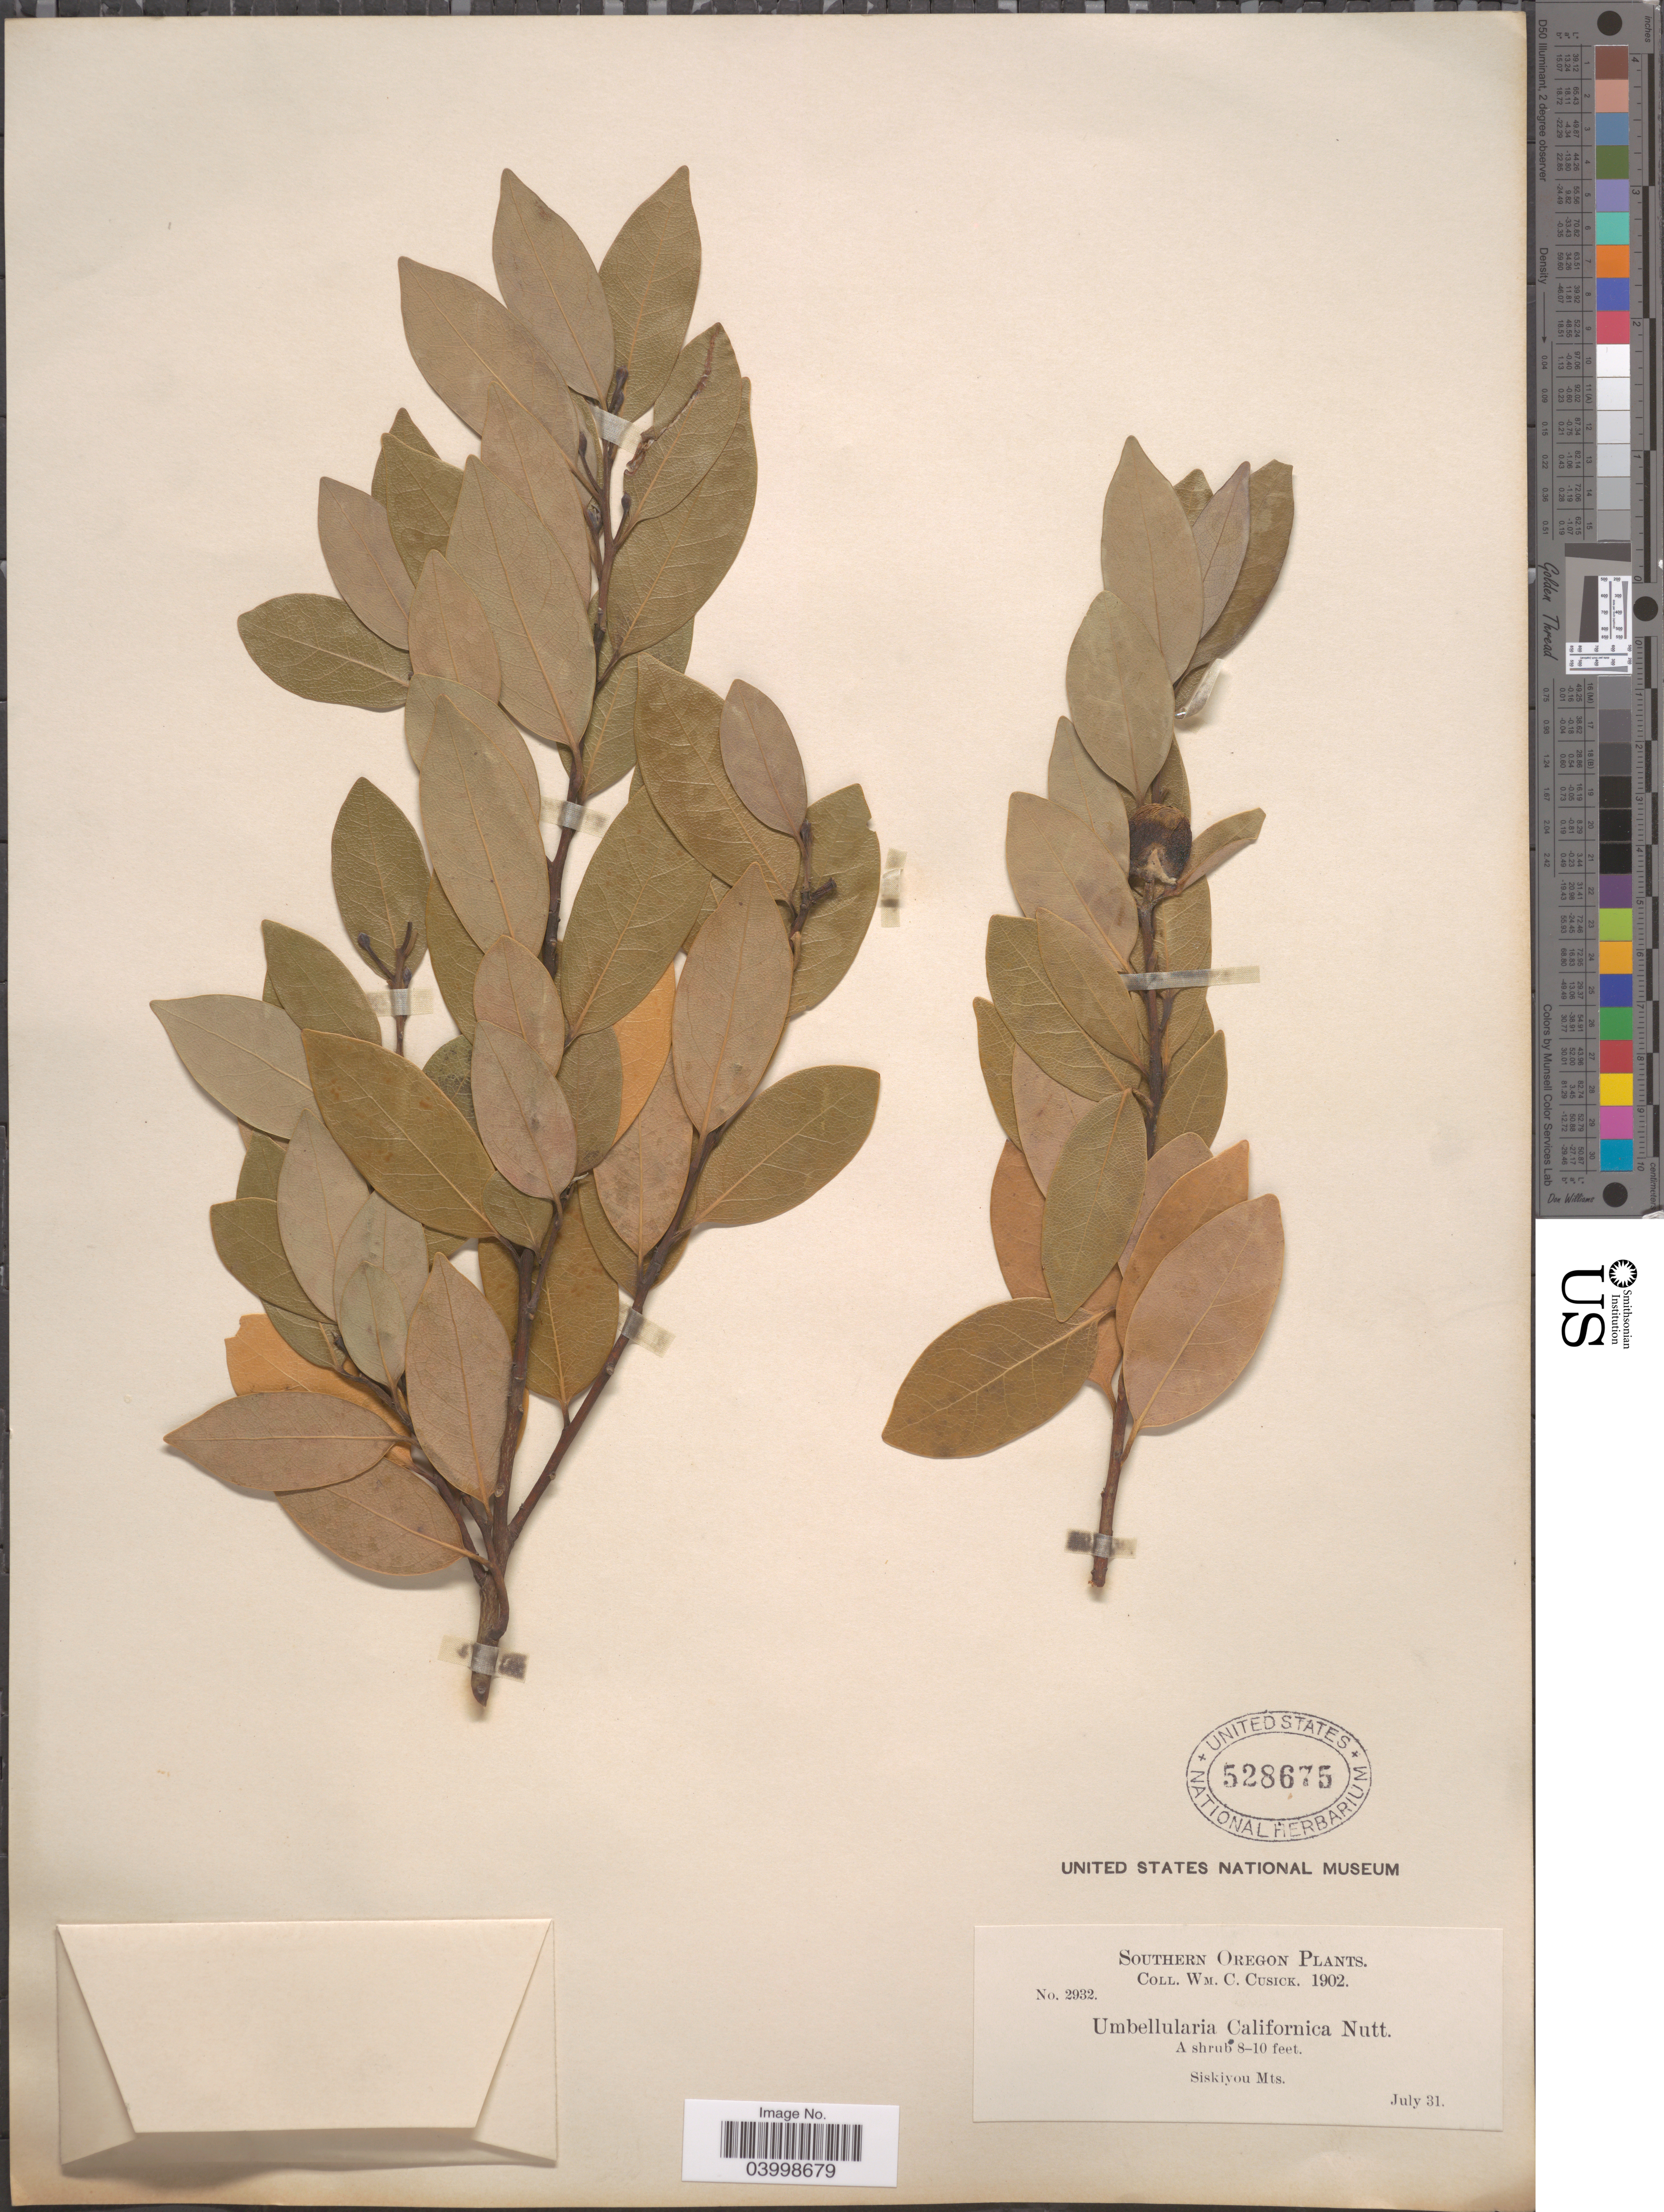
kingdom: Plantae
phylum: Tracheophyta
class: Magnoliopsida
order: Laurales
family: Lauraceae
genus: Umbellularia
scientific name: Umbellularia californica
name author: (Hook. & Arn.) Nutt.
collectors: W. C. Cusick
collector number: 2932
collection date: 1902-07-31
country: United States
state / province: Oregon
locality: Southern Oregon. Siskiyou Mts.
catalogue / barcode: US 528675